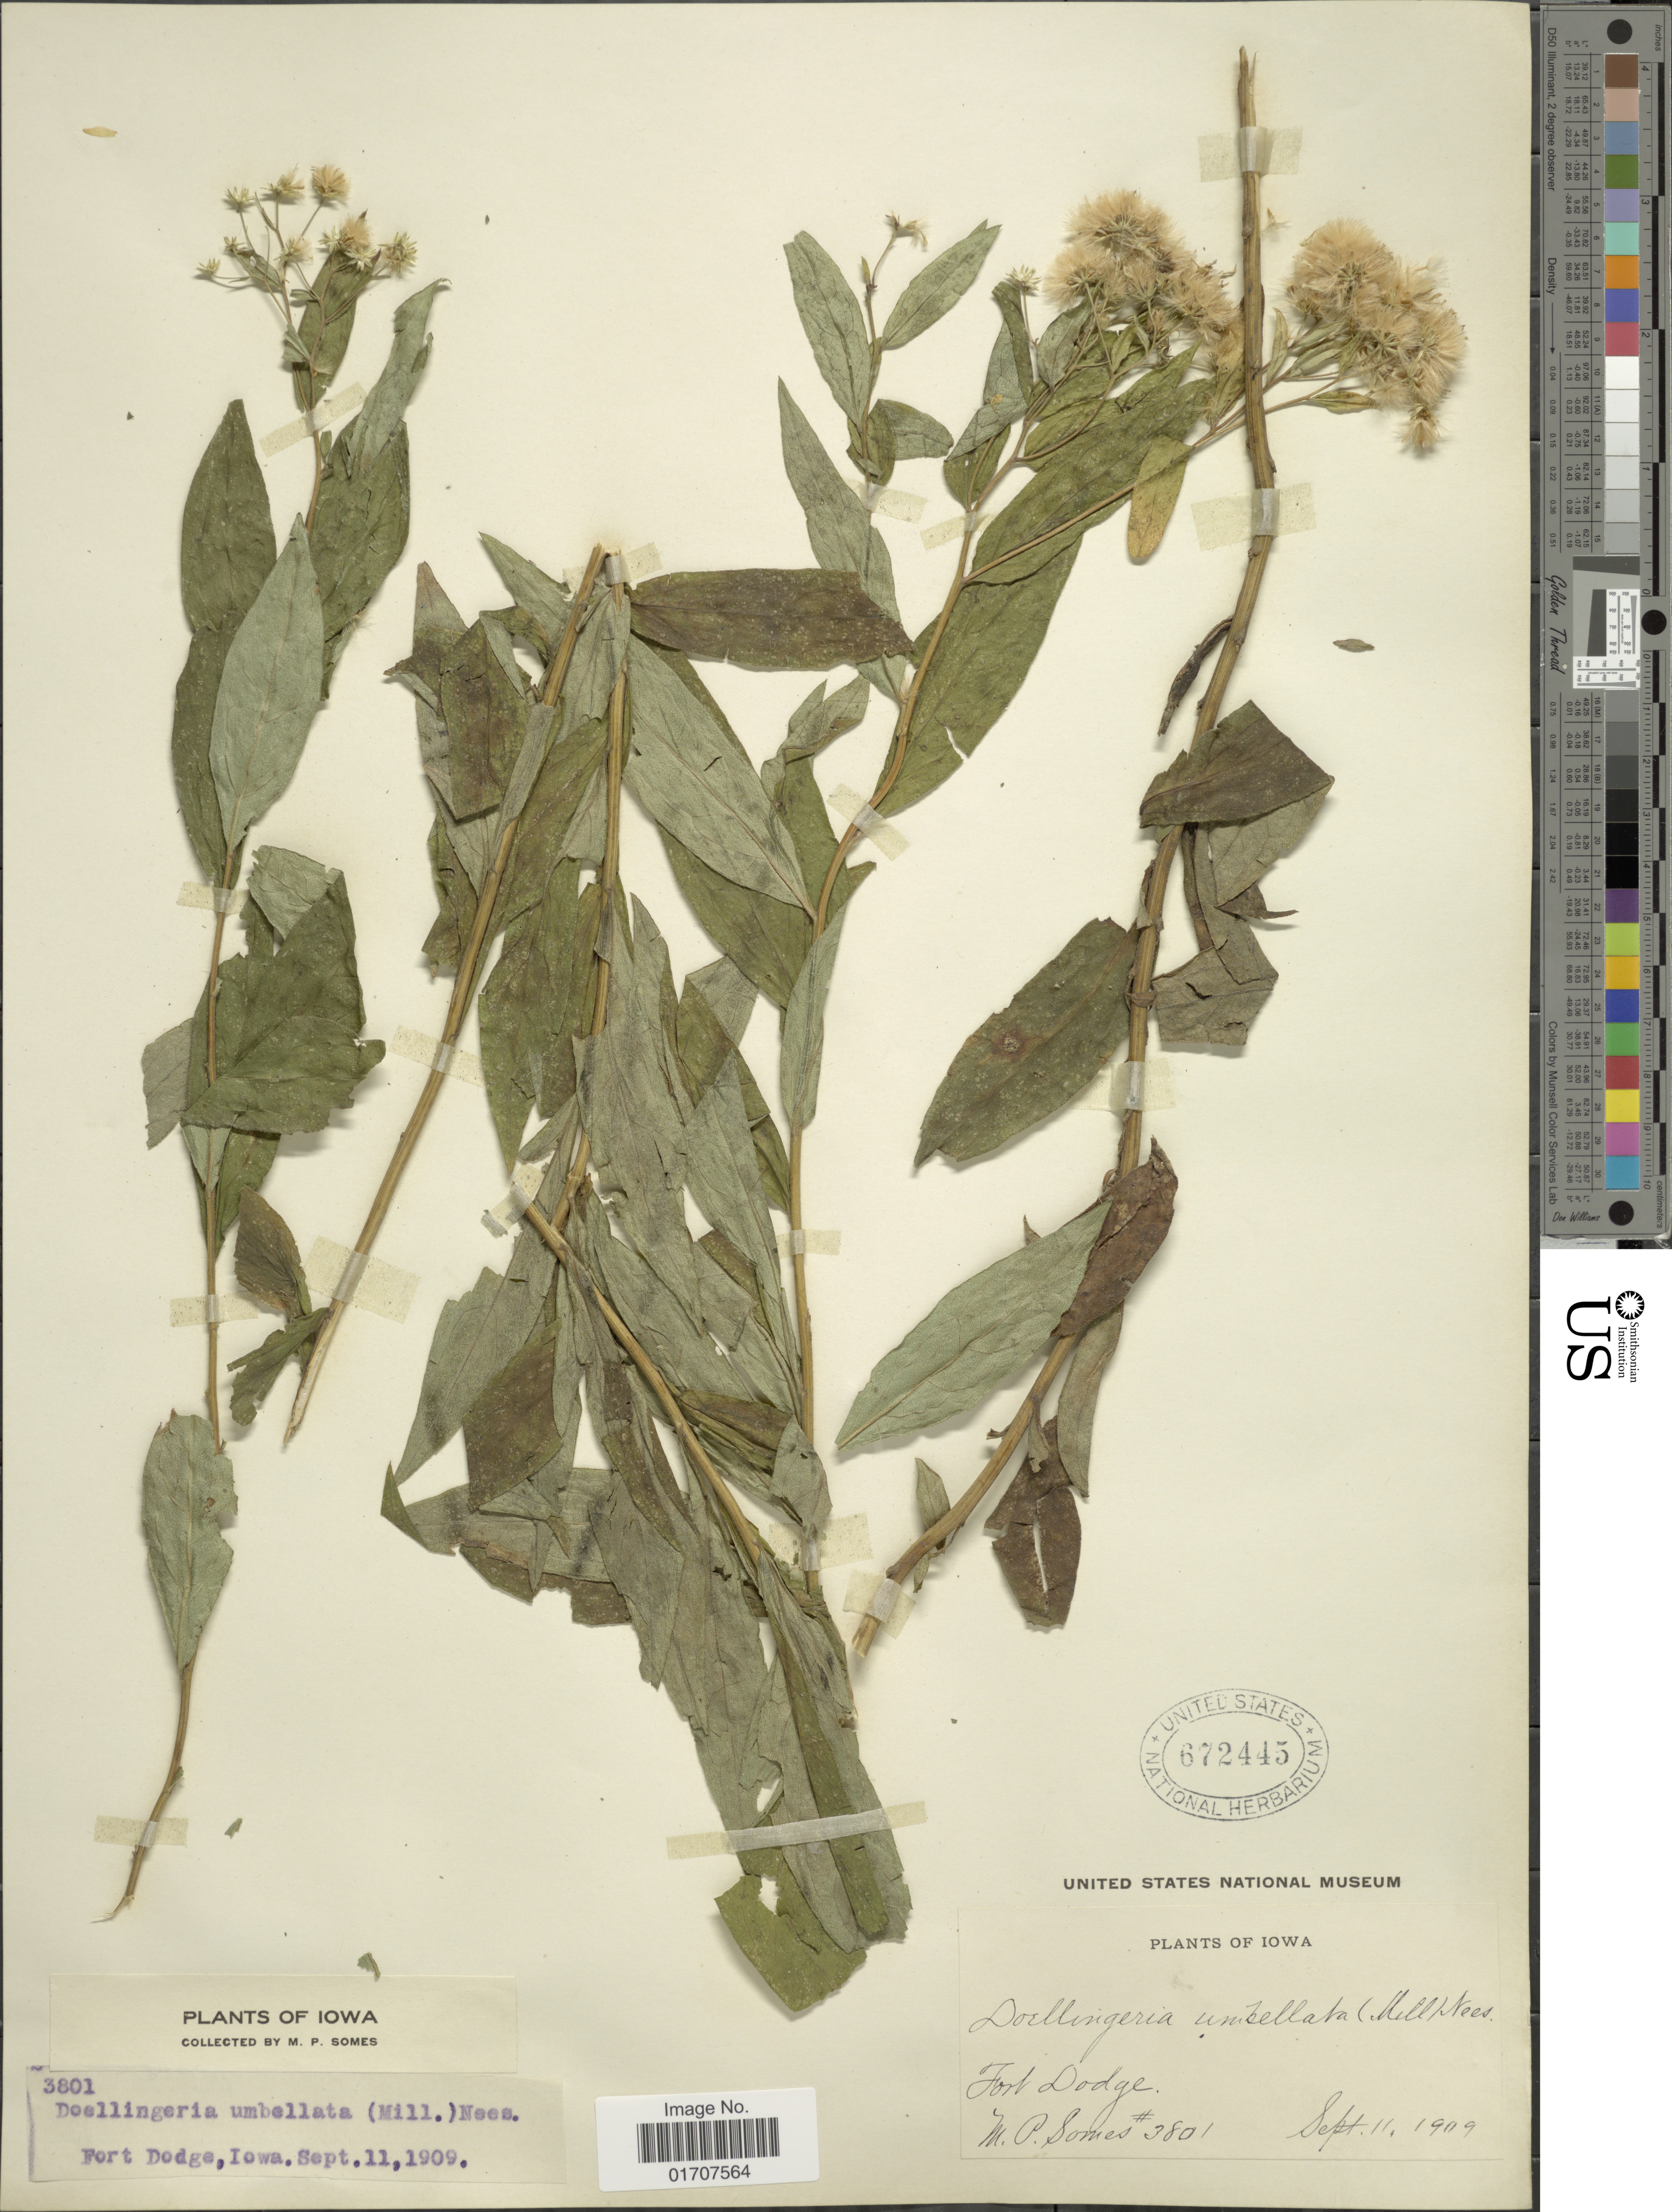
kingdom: Plantae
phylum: Tracheophyta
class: Magnoliopsida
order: Asterales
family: Asteraceae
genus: Doellingeria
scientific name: Doellingeria umbellata var. pubens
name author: (A. Gray) Britton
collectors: M. Somes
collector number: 3801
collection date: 1909-09-11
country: United States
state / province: Iowa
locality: Fort Dodge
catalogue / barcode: US 672445